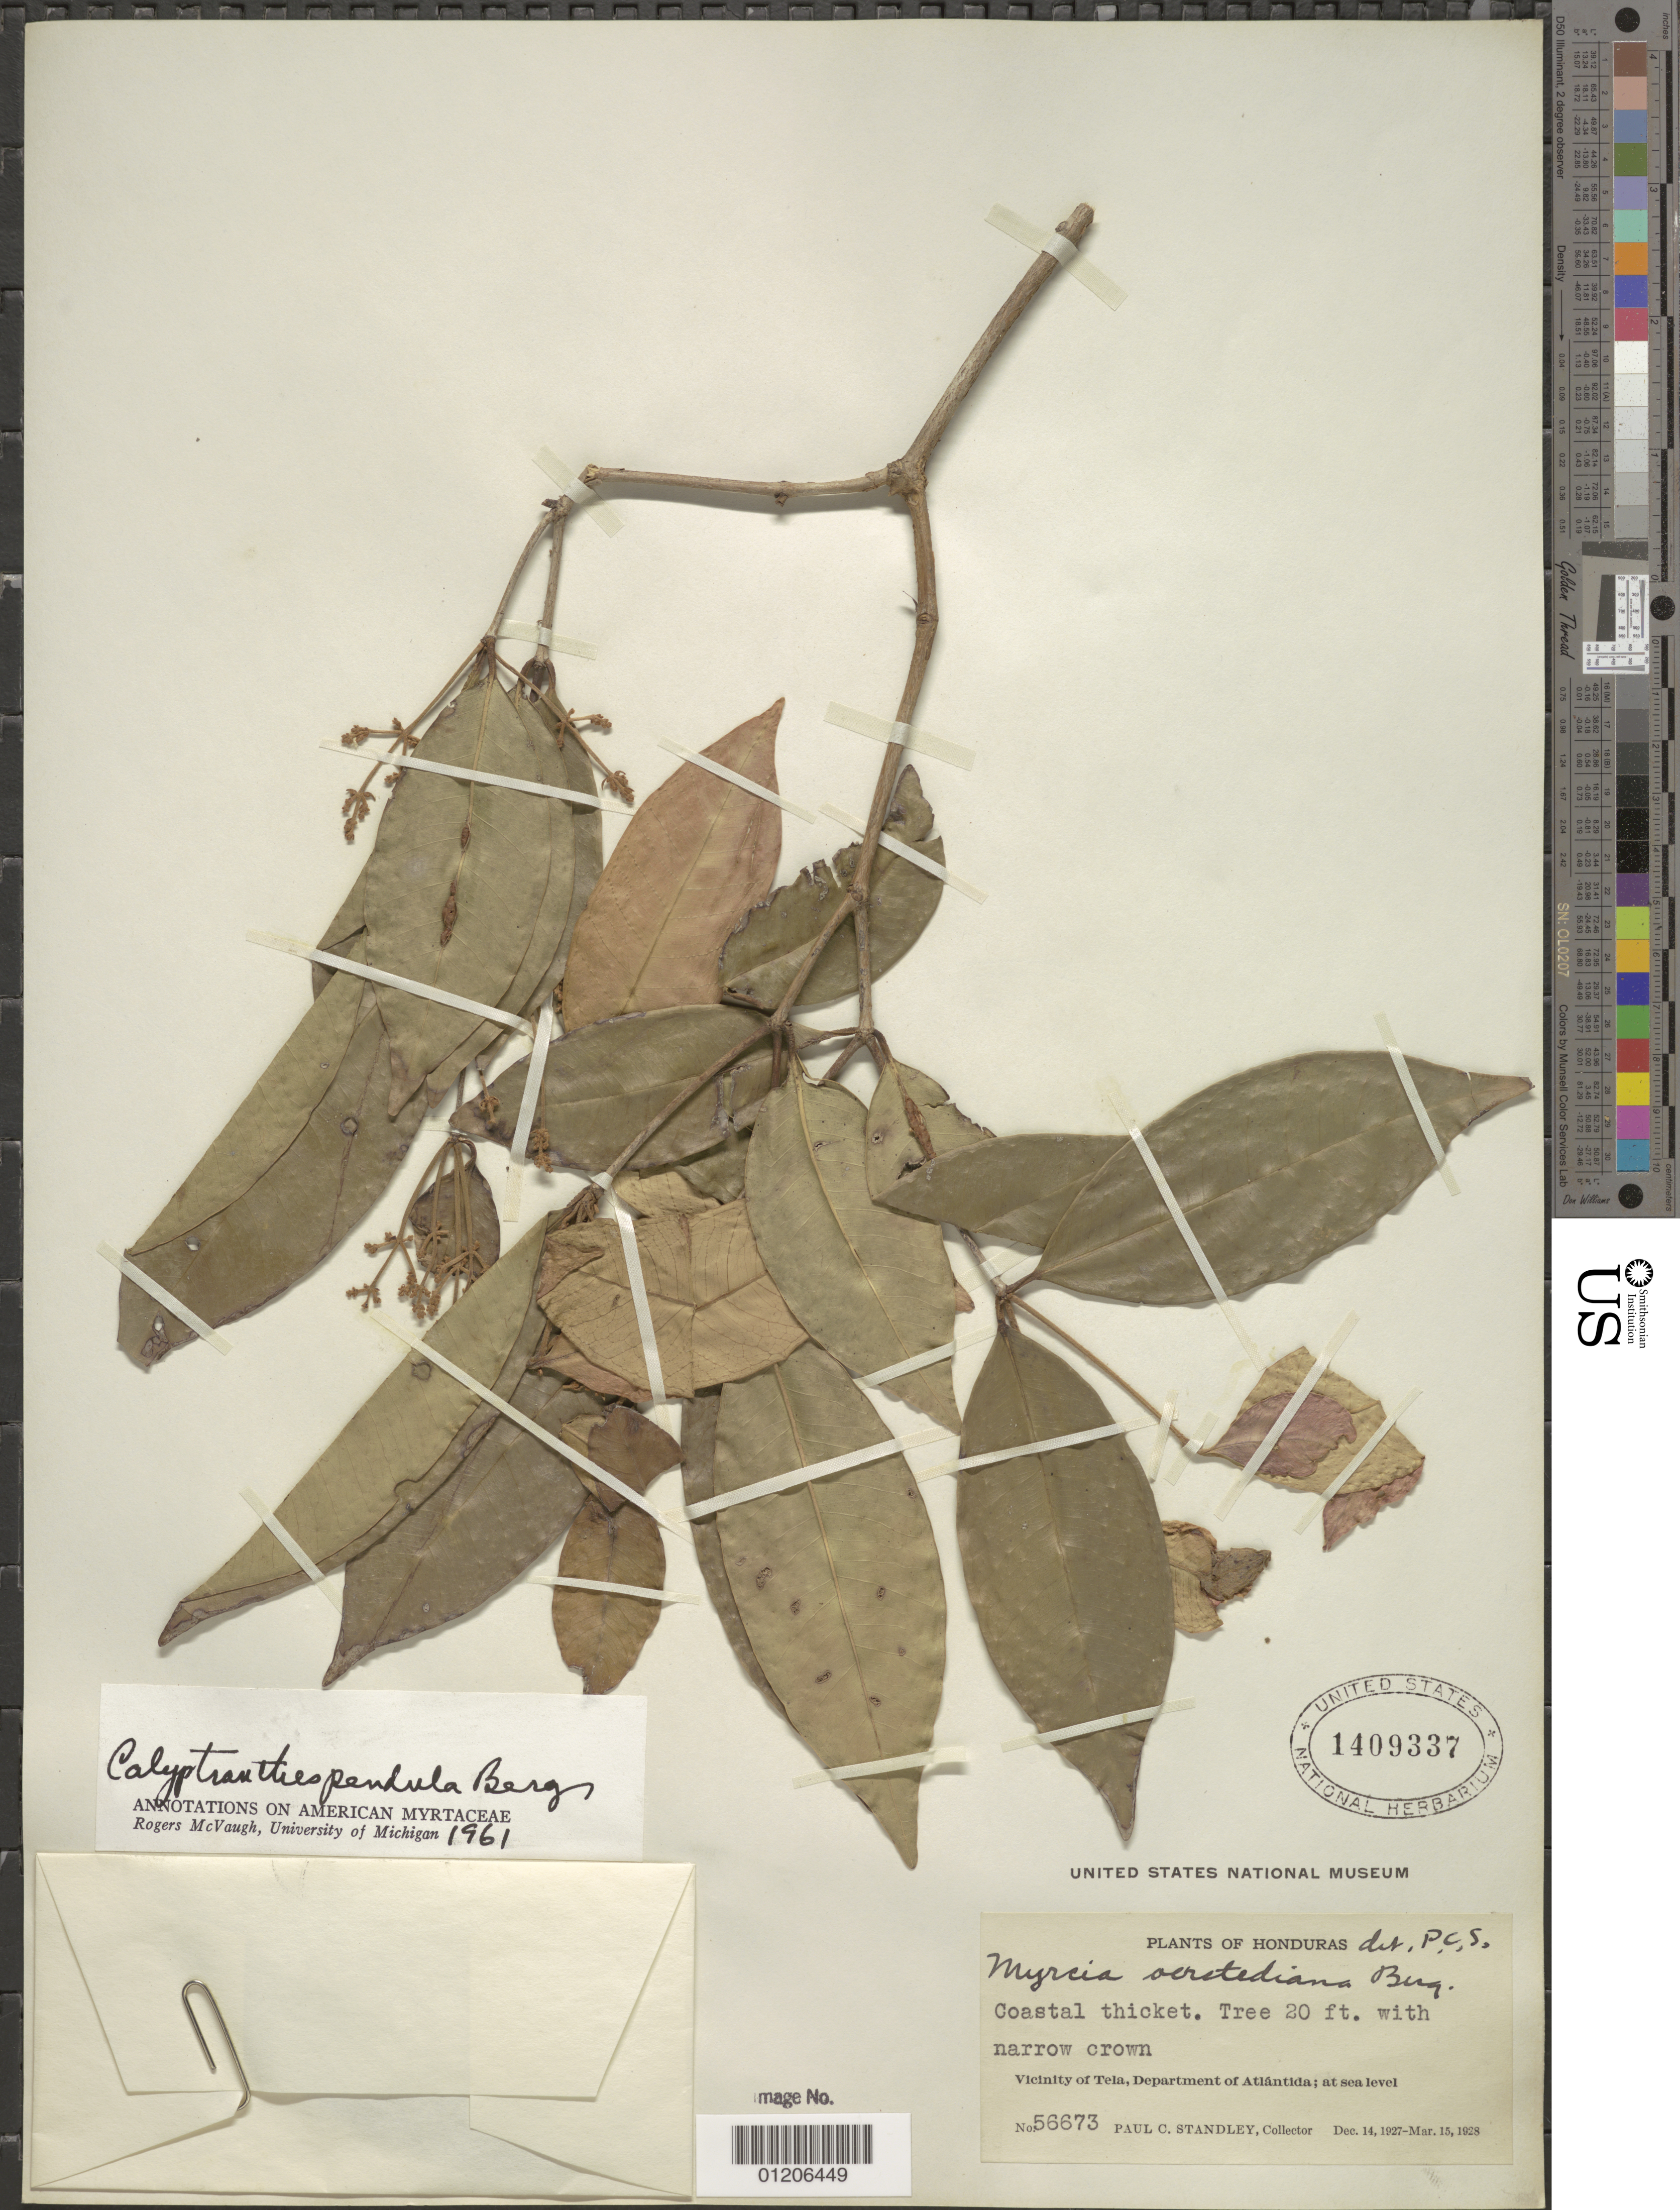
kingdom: Plantae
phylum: Tracheophyta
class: Magnoliopsida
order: Myrtales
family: Myrtaceae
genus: Myrcia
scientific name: Myrcia pendens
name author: A.R. Lourenço & Sánchez-Cháv.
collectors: P. C. Standley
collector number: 56673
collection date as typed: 14 Dec 1927 to 15 Mar 1927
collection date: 1927-03-15/1927-12-14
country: Honduras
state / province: Atlántida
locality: Vicinity of Tela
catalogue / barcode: US 1409337